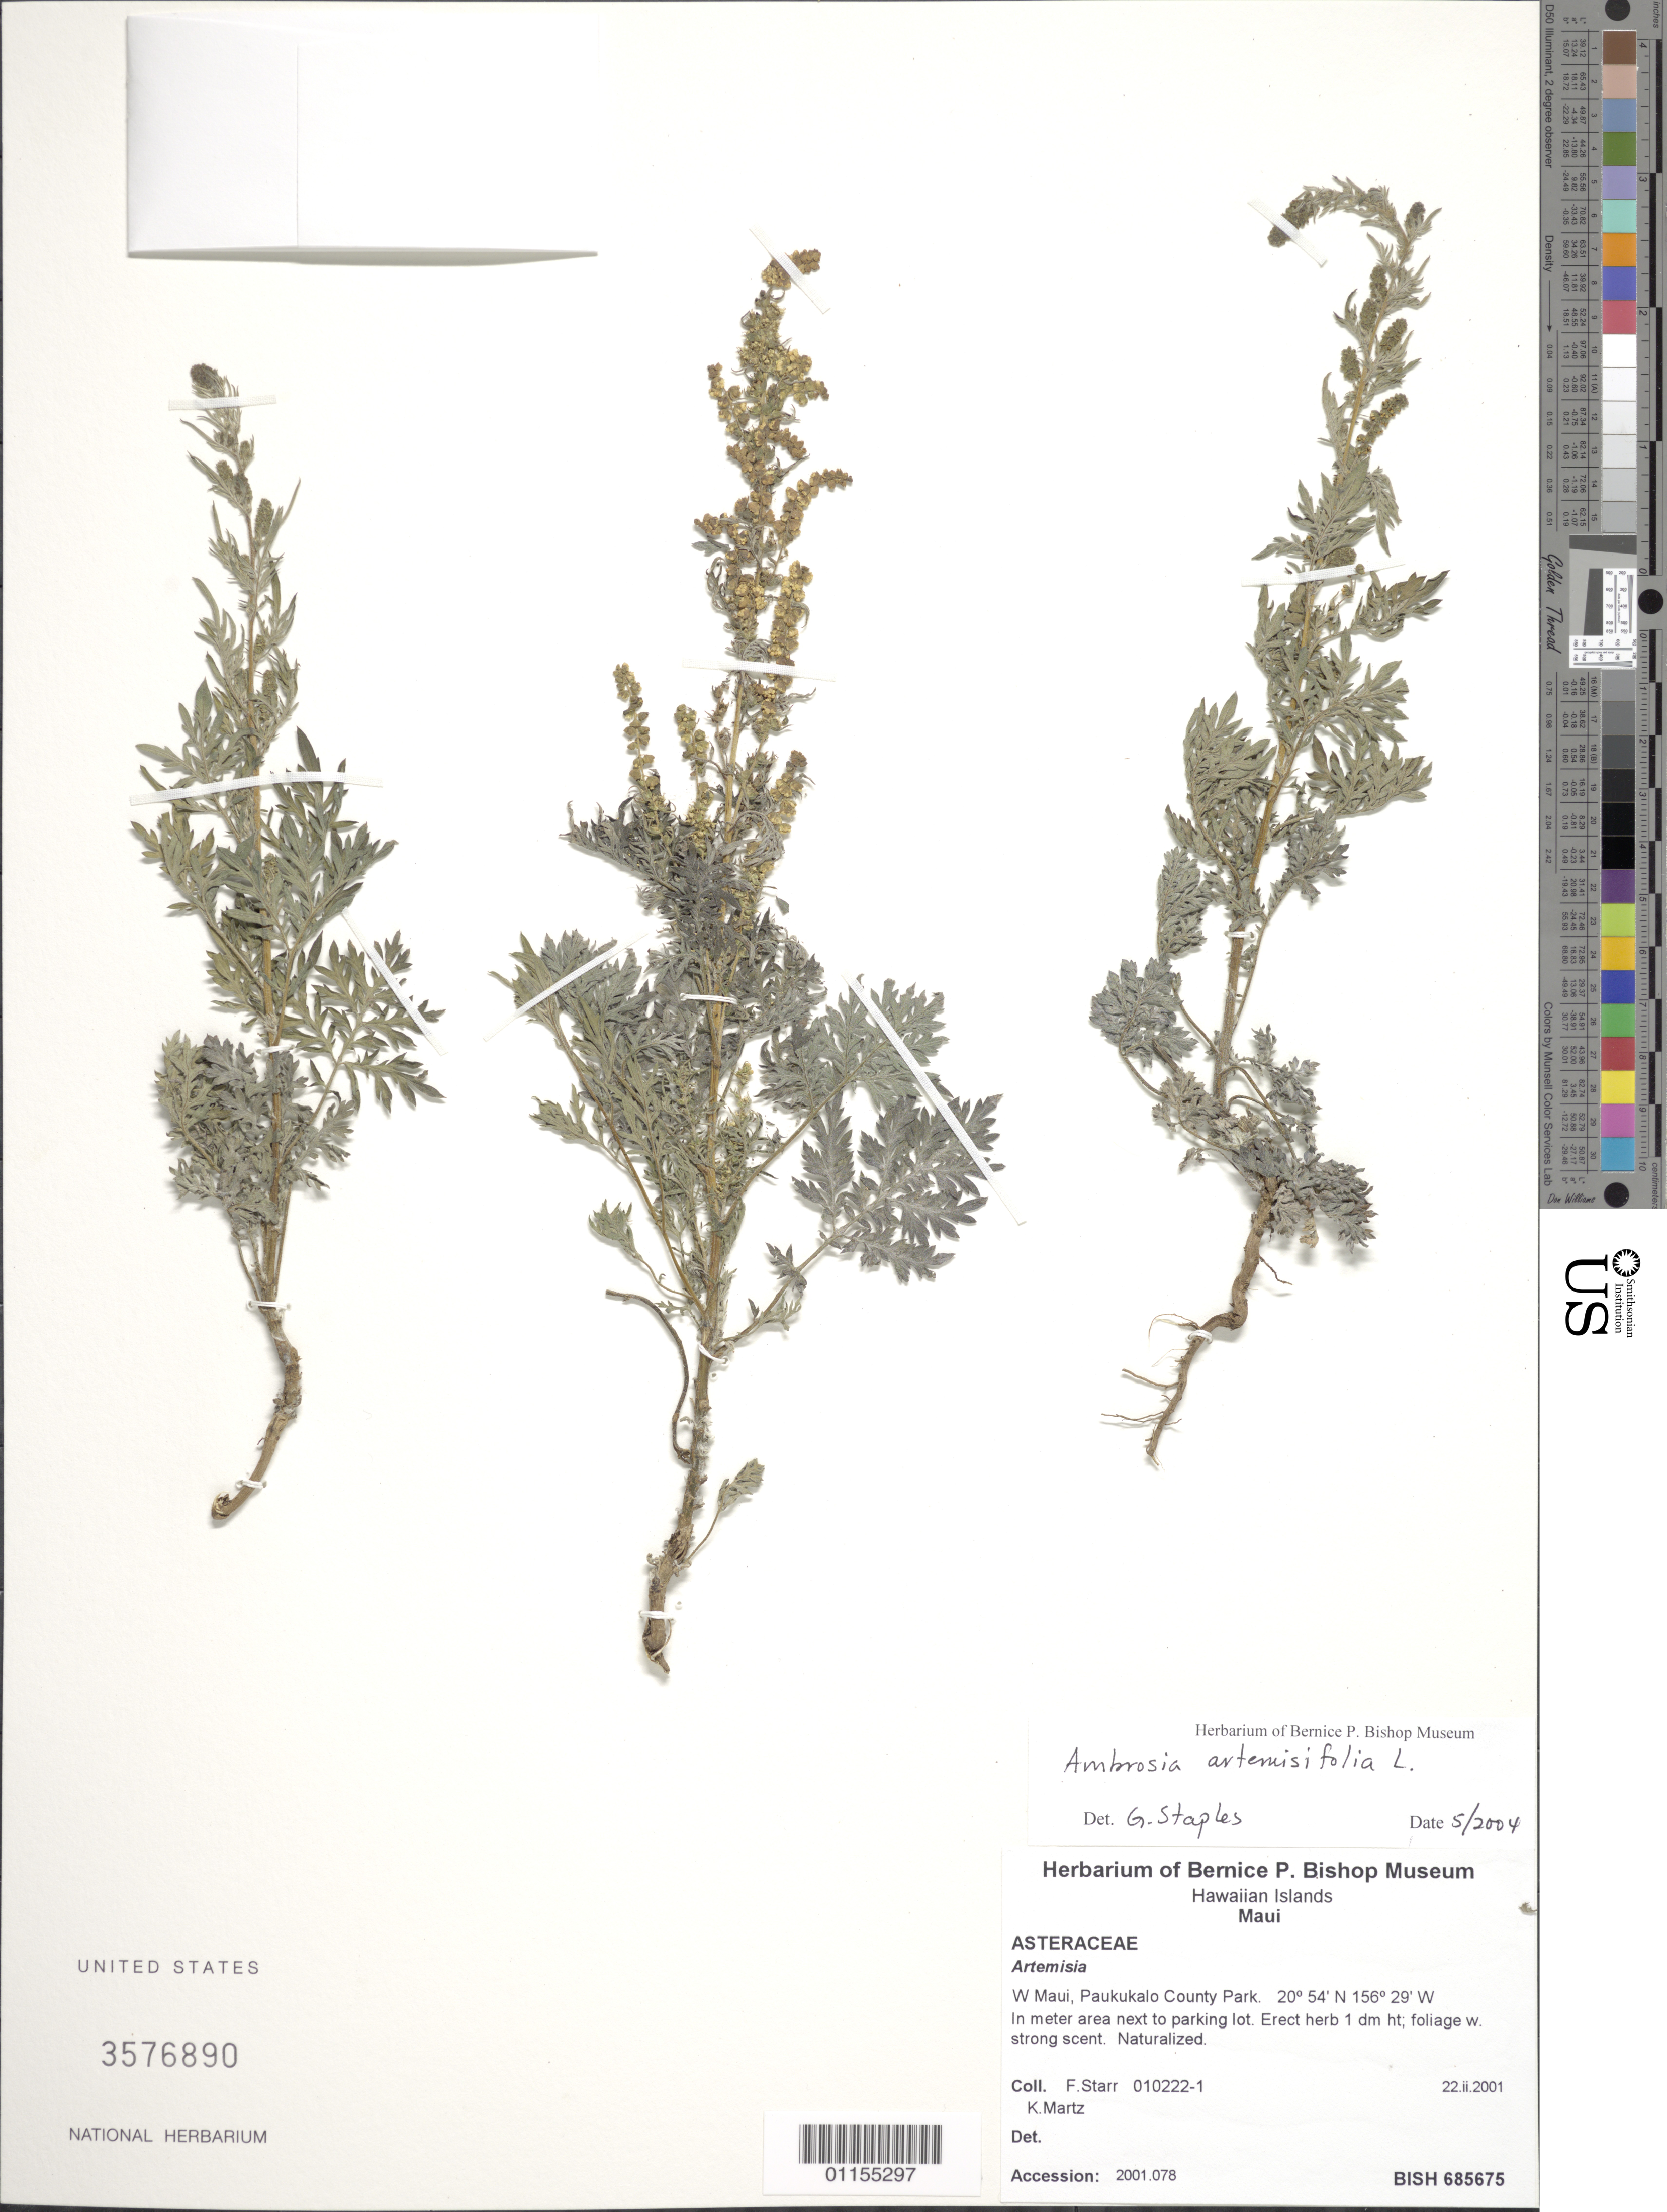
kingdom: Plantae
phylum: Tracheophyta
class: Magnoliopsida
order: Asterales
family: Asteraceae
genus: Ambrosia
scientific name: Ambrosia artemisiifolia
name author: L.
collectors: F. Starr & K. Martz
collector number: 010222-1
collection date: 2001-02-22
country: United States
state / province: Hawaii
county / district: Maui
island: Maui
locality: W. Maui, Paukukalo County Park. In meter area next to parking lot.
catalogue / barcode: US 3576890